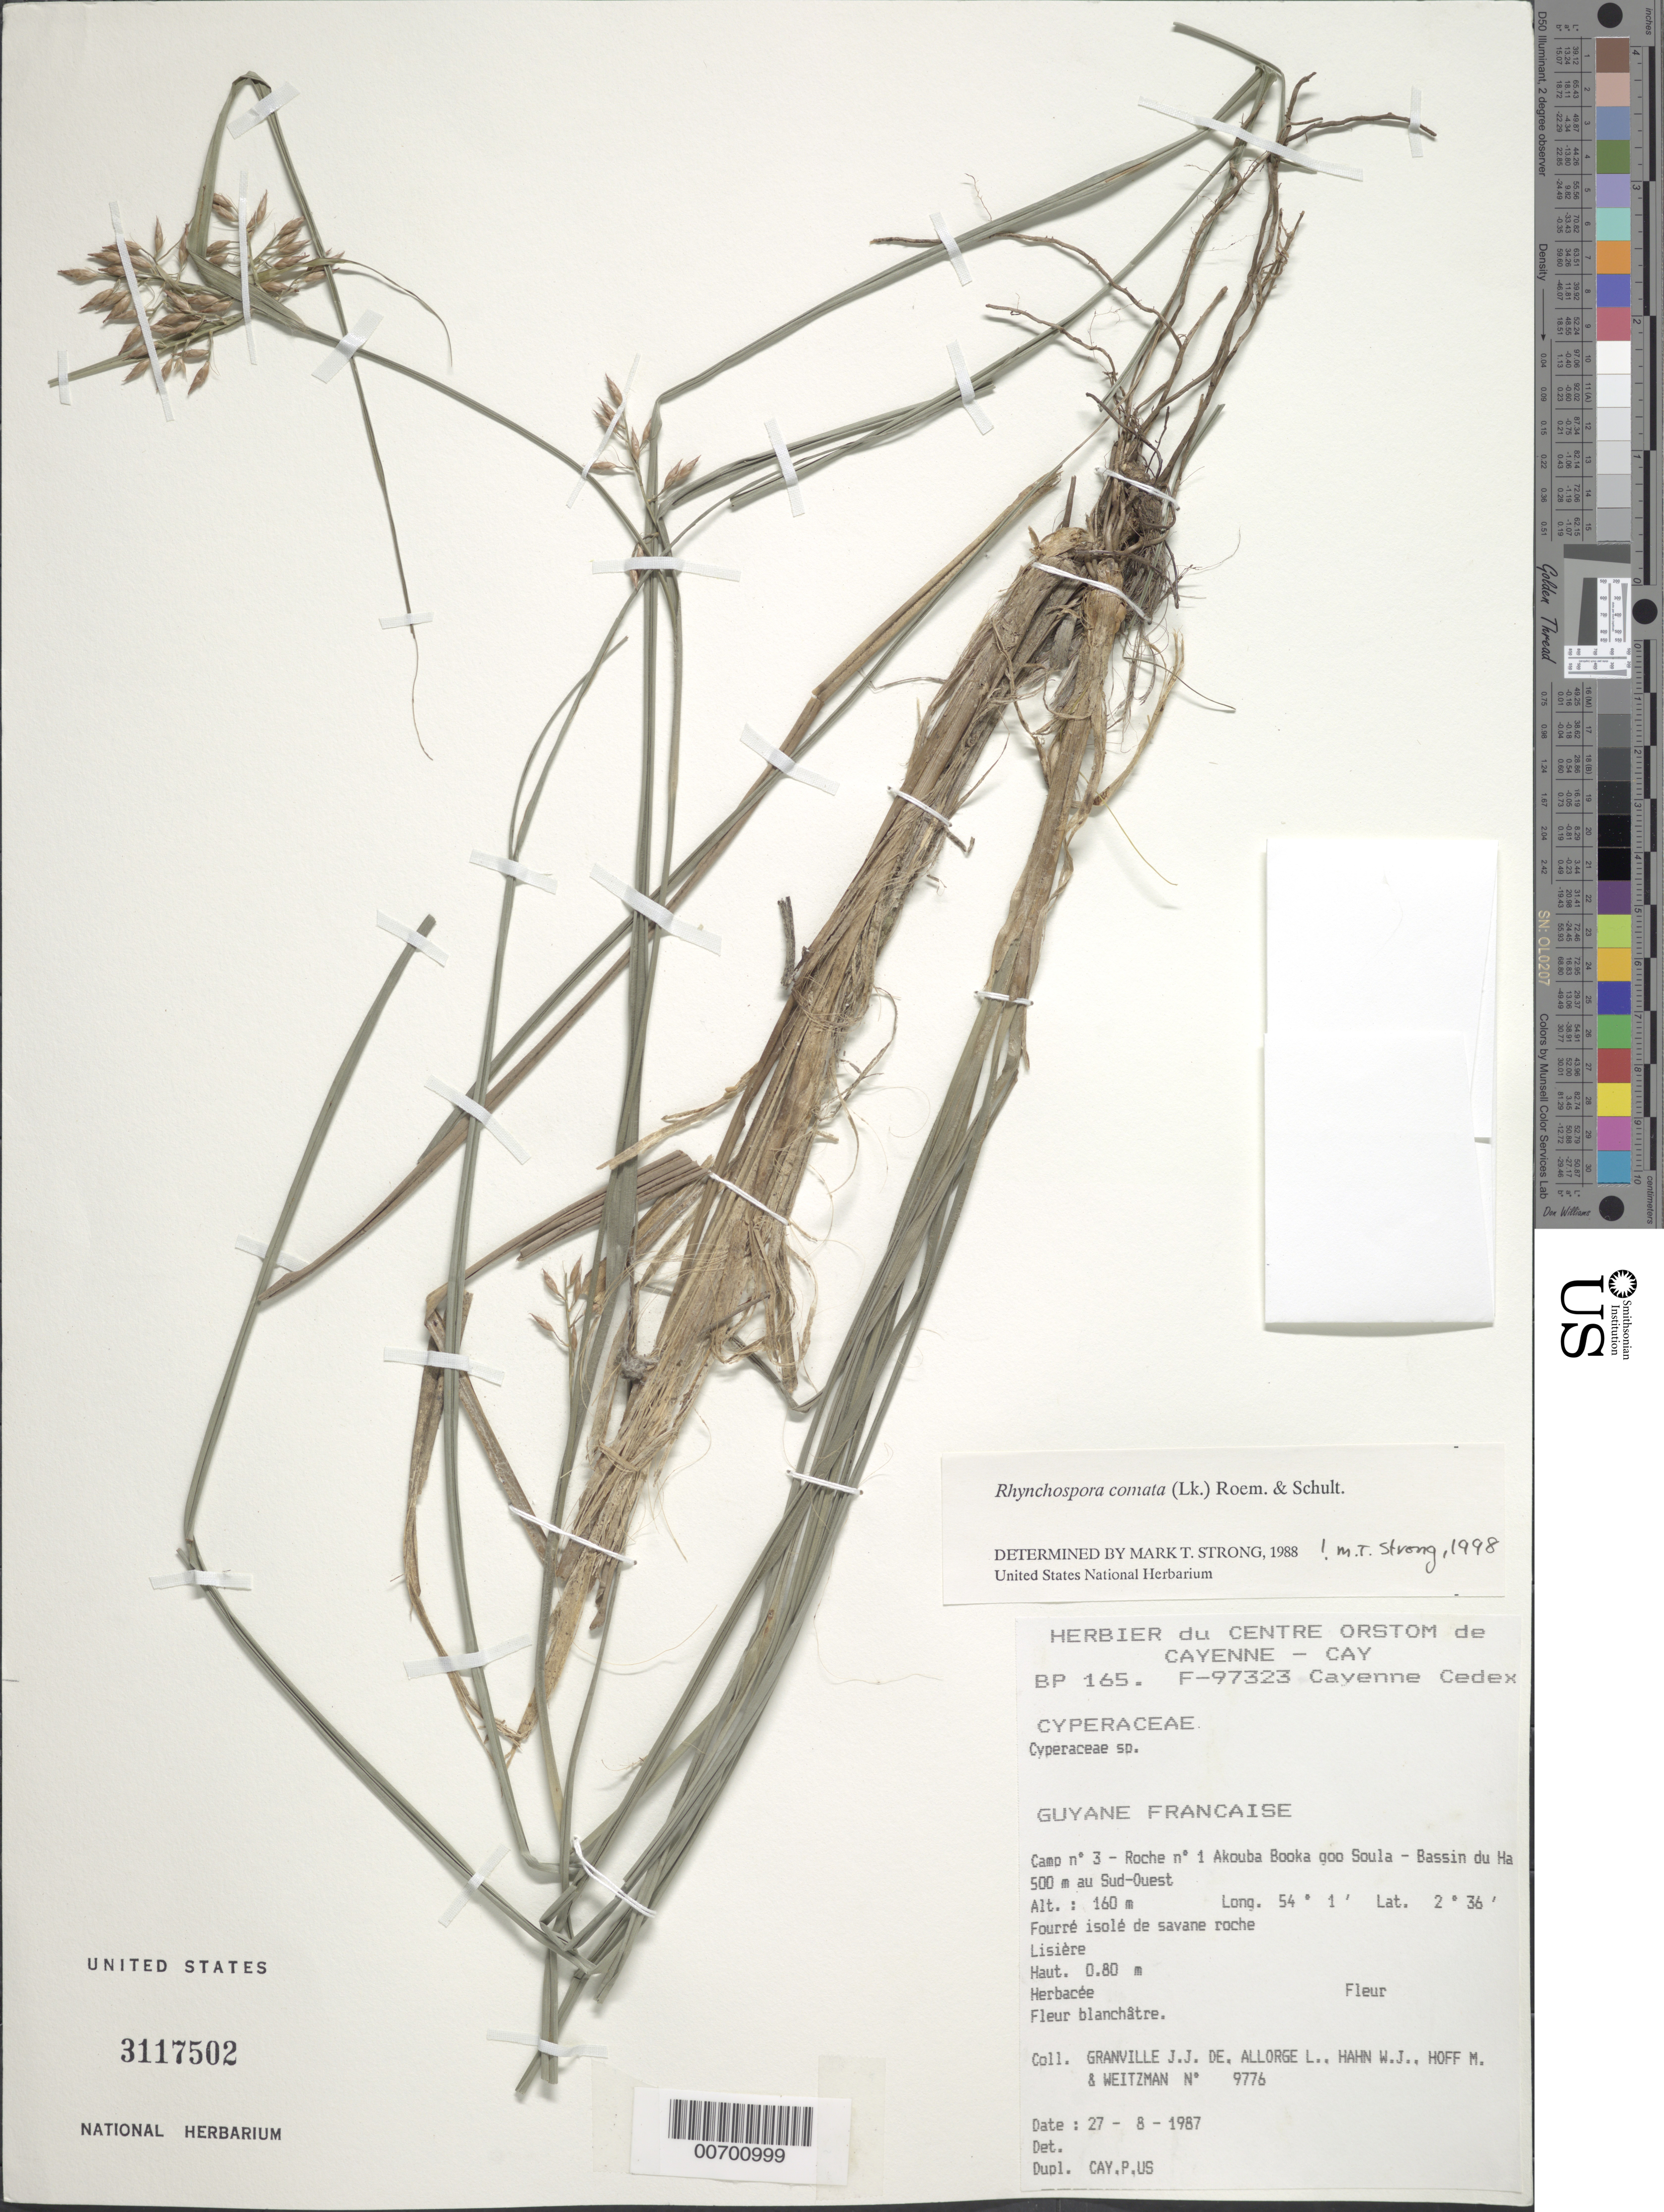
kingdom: Plantae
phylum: Tracheophyta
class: Liliopsida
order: Poales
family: Cyperaceae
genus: Rhynchospora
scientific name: Rhynchospora comata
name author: (Link) Schult.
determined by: Strong, M. T., (US), Smithsonian Institution - National Museum of Natural History (UNITED STATES)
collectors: J.-J. de Granville, L. Allorge, W. J. Hahn, M. Hoff & A. L. Weitzman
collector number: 9776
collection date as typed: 27-Aug-87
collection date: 1987-08-27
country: French Guiana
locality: Akouba Booka goo Soula, Camp #3, Roche no. 1, Bassin du Haut-Marouini, 500 m au Sud-Ouest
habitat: Fourré isolé de savane roche, Lissiere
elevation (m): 160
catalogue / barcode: US 3117502